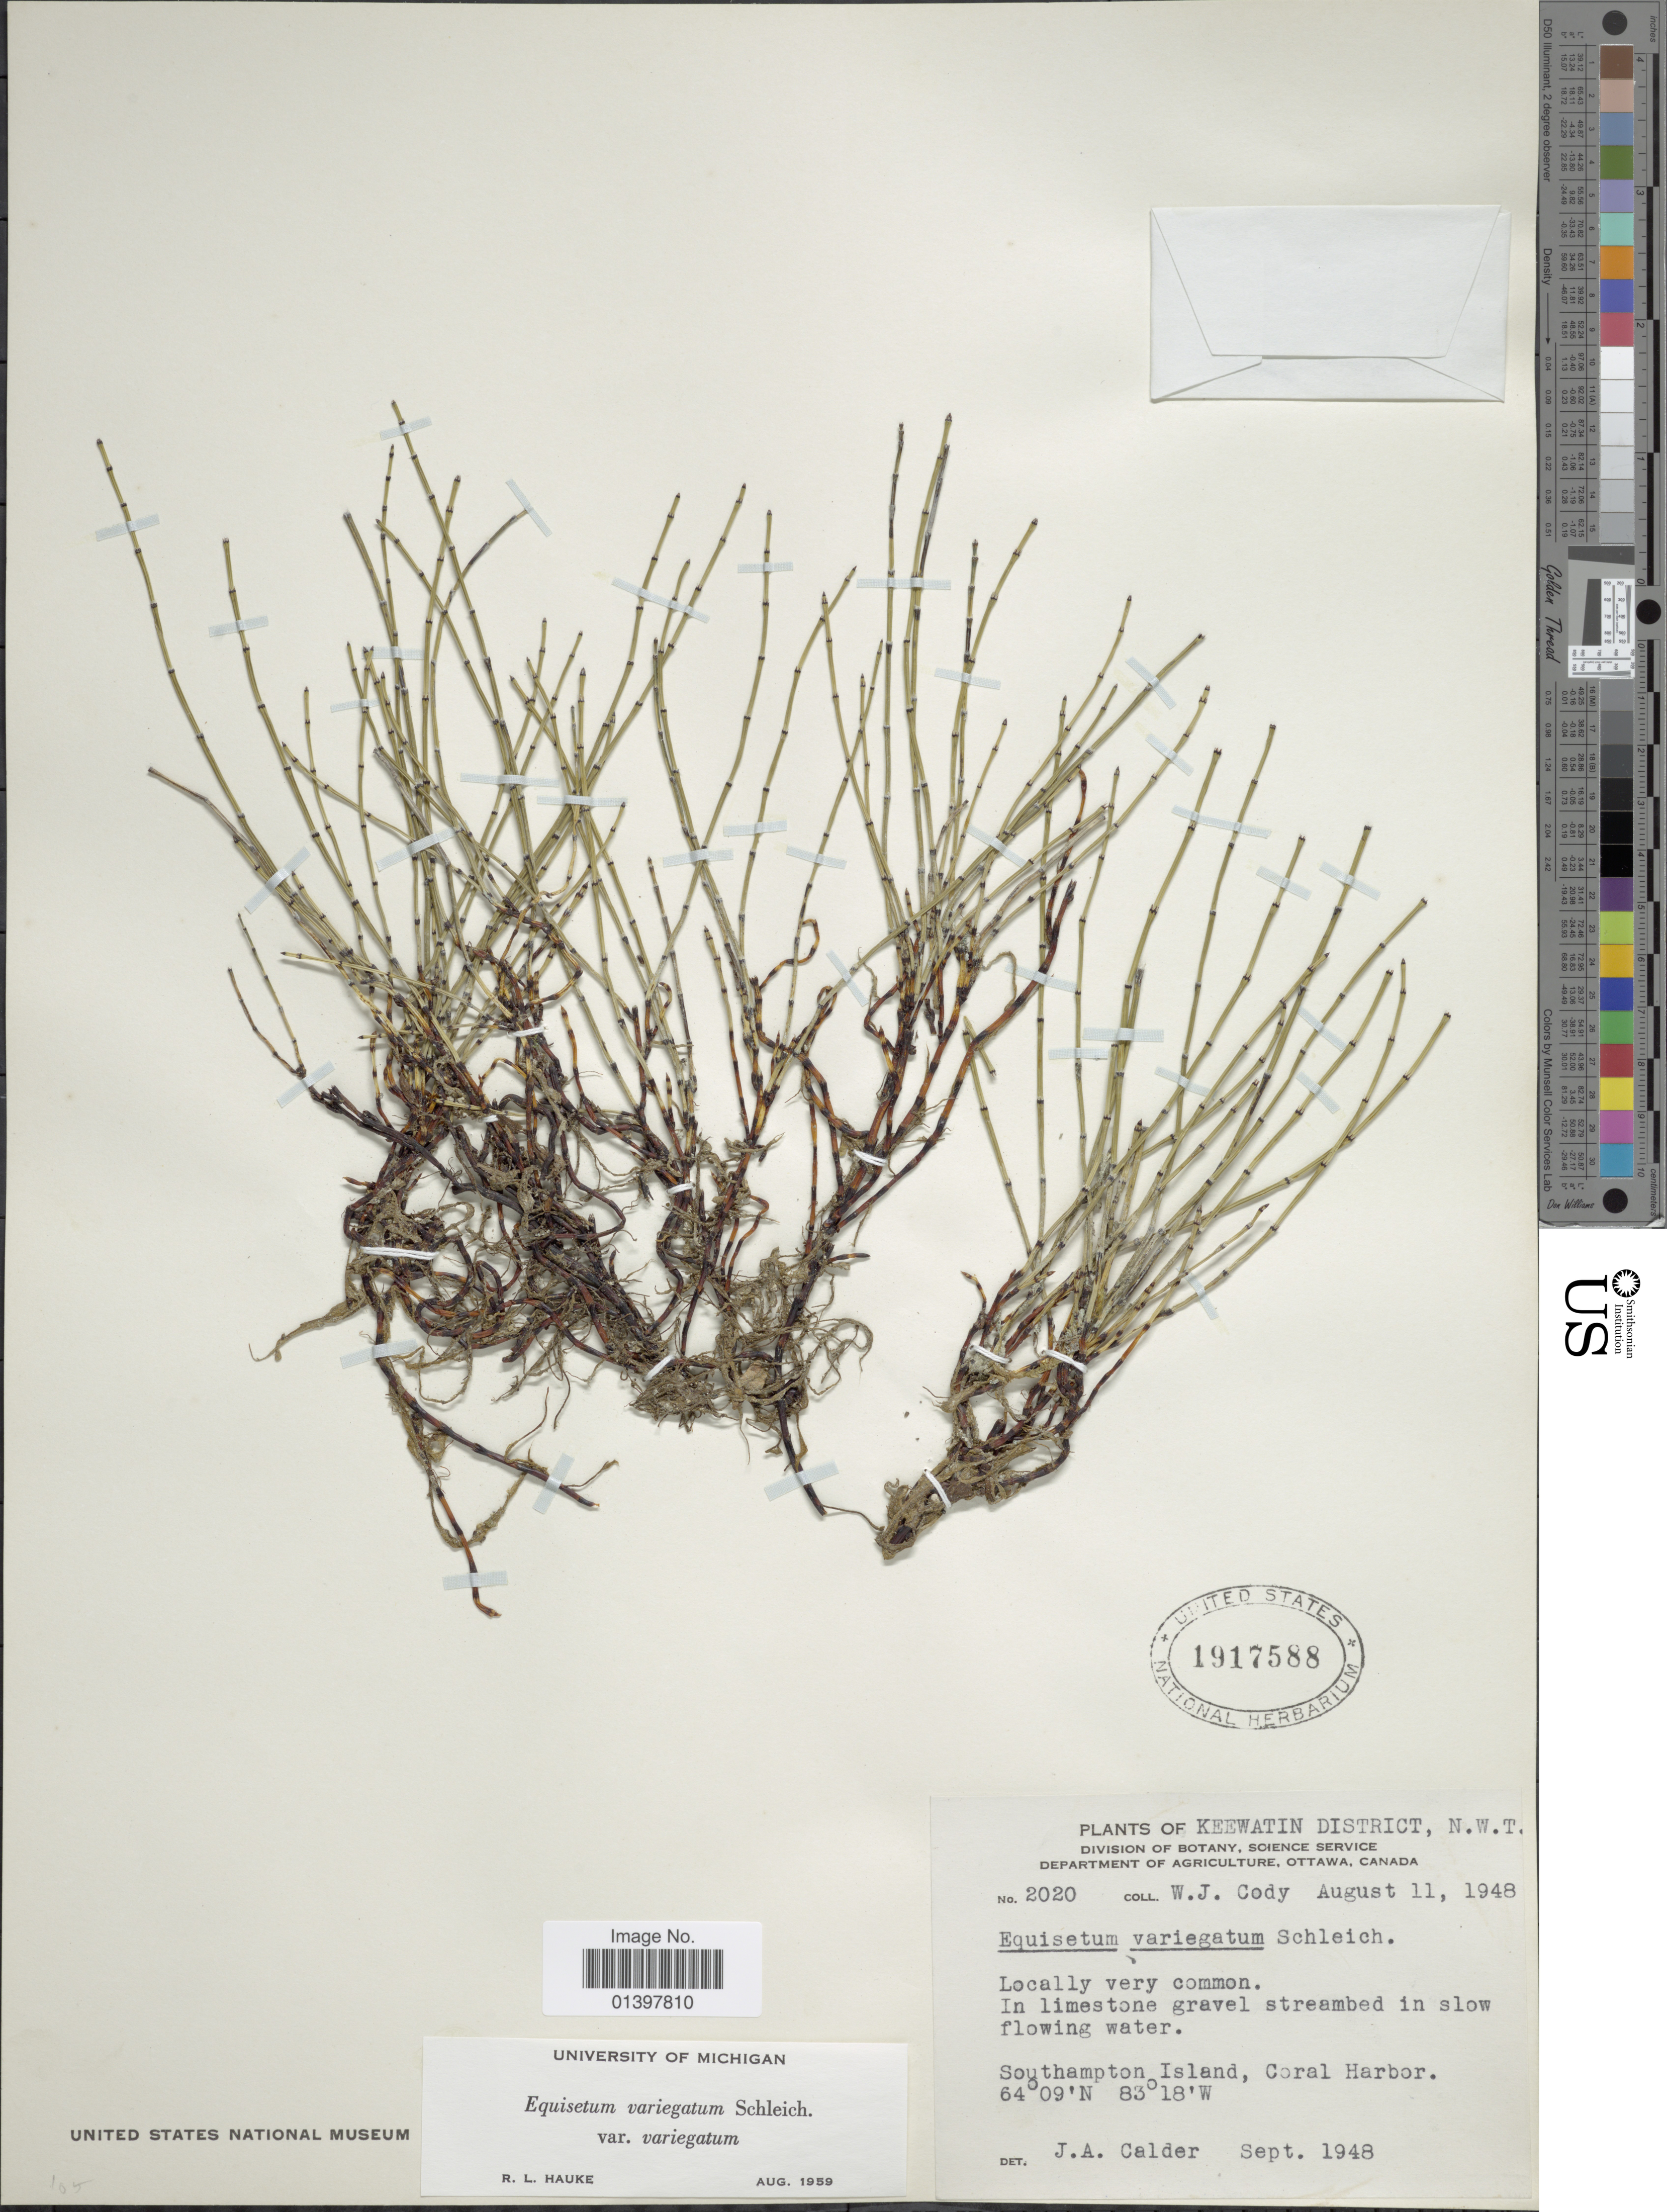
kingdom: Plantae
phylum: Tracheophyta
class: Polypodiopsida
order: Equisetales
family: Equisetaceae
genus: Equisetum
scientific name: Equisetum variegatum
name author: Schleich. ex F. Weber & D. Mohr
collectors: W. Cody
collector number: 2020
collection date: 1948-08-11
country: Canada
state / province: Northwest Territories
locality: Keewatin District, Southampton Island, Coral Harbor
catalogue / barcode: US 1917588